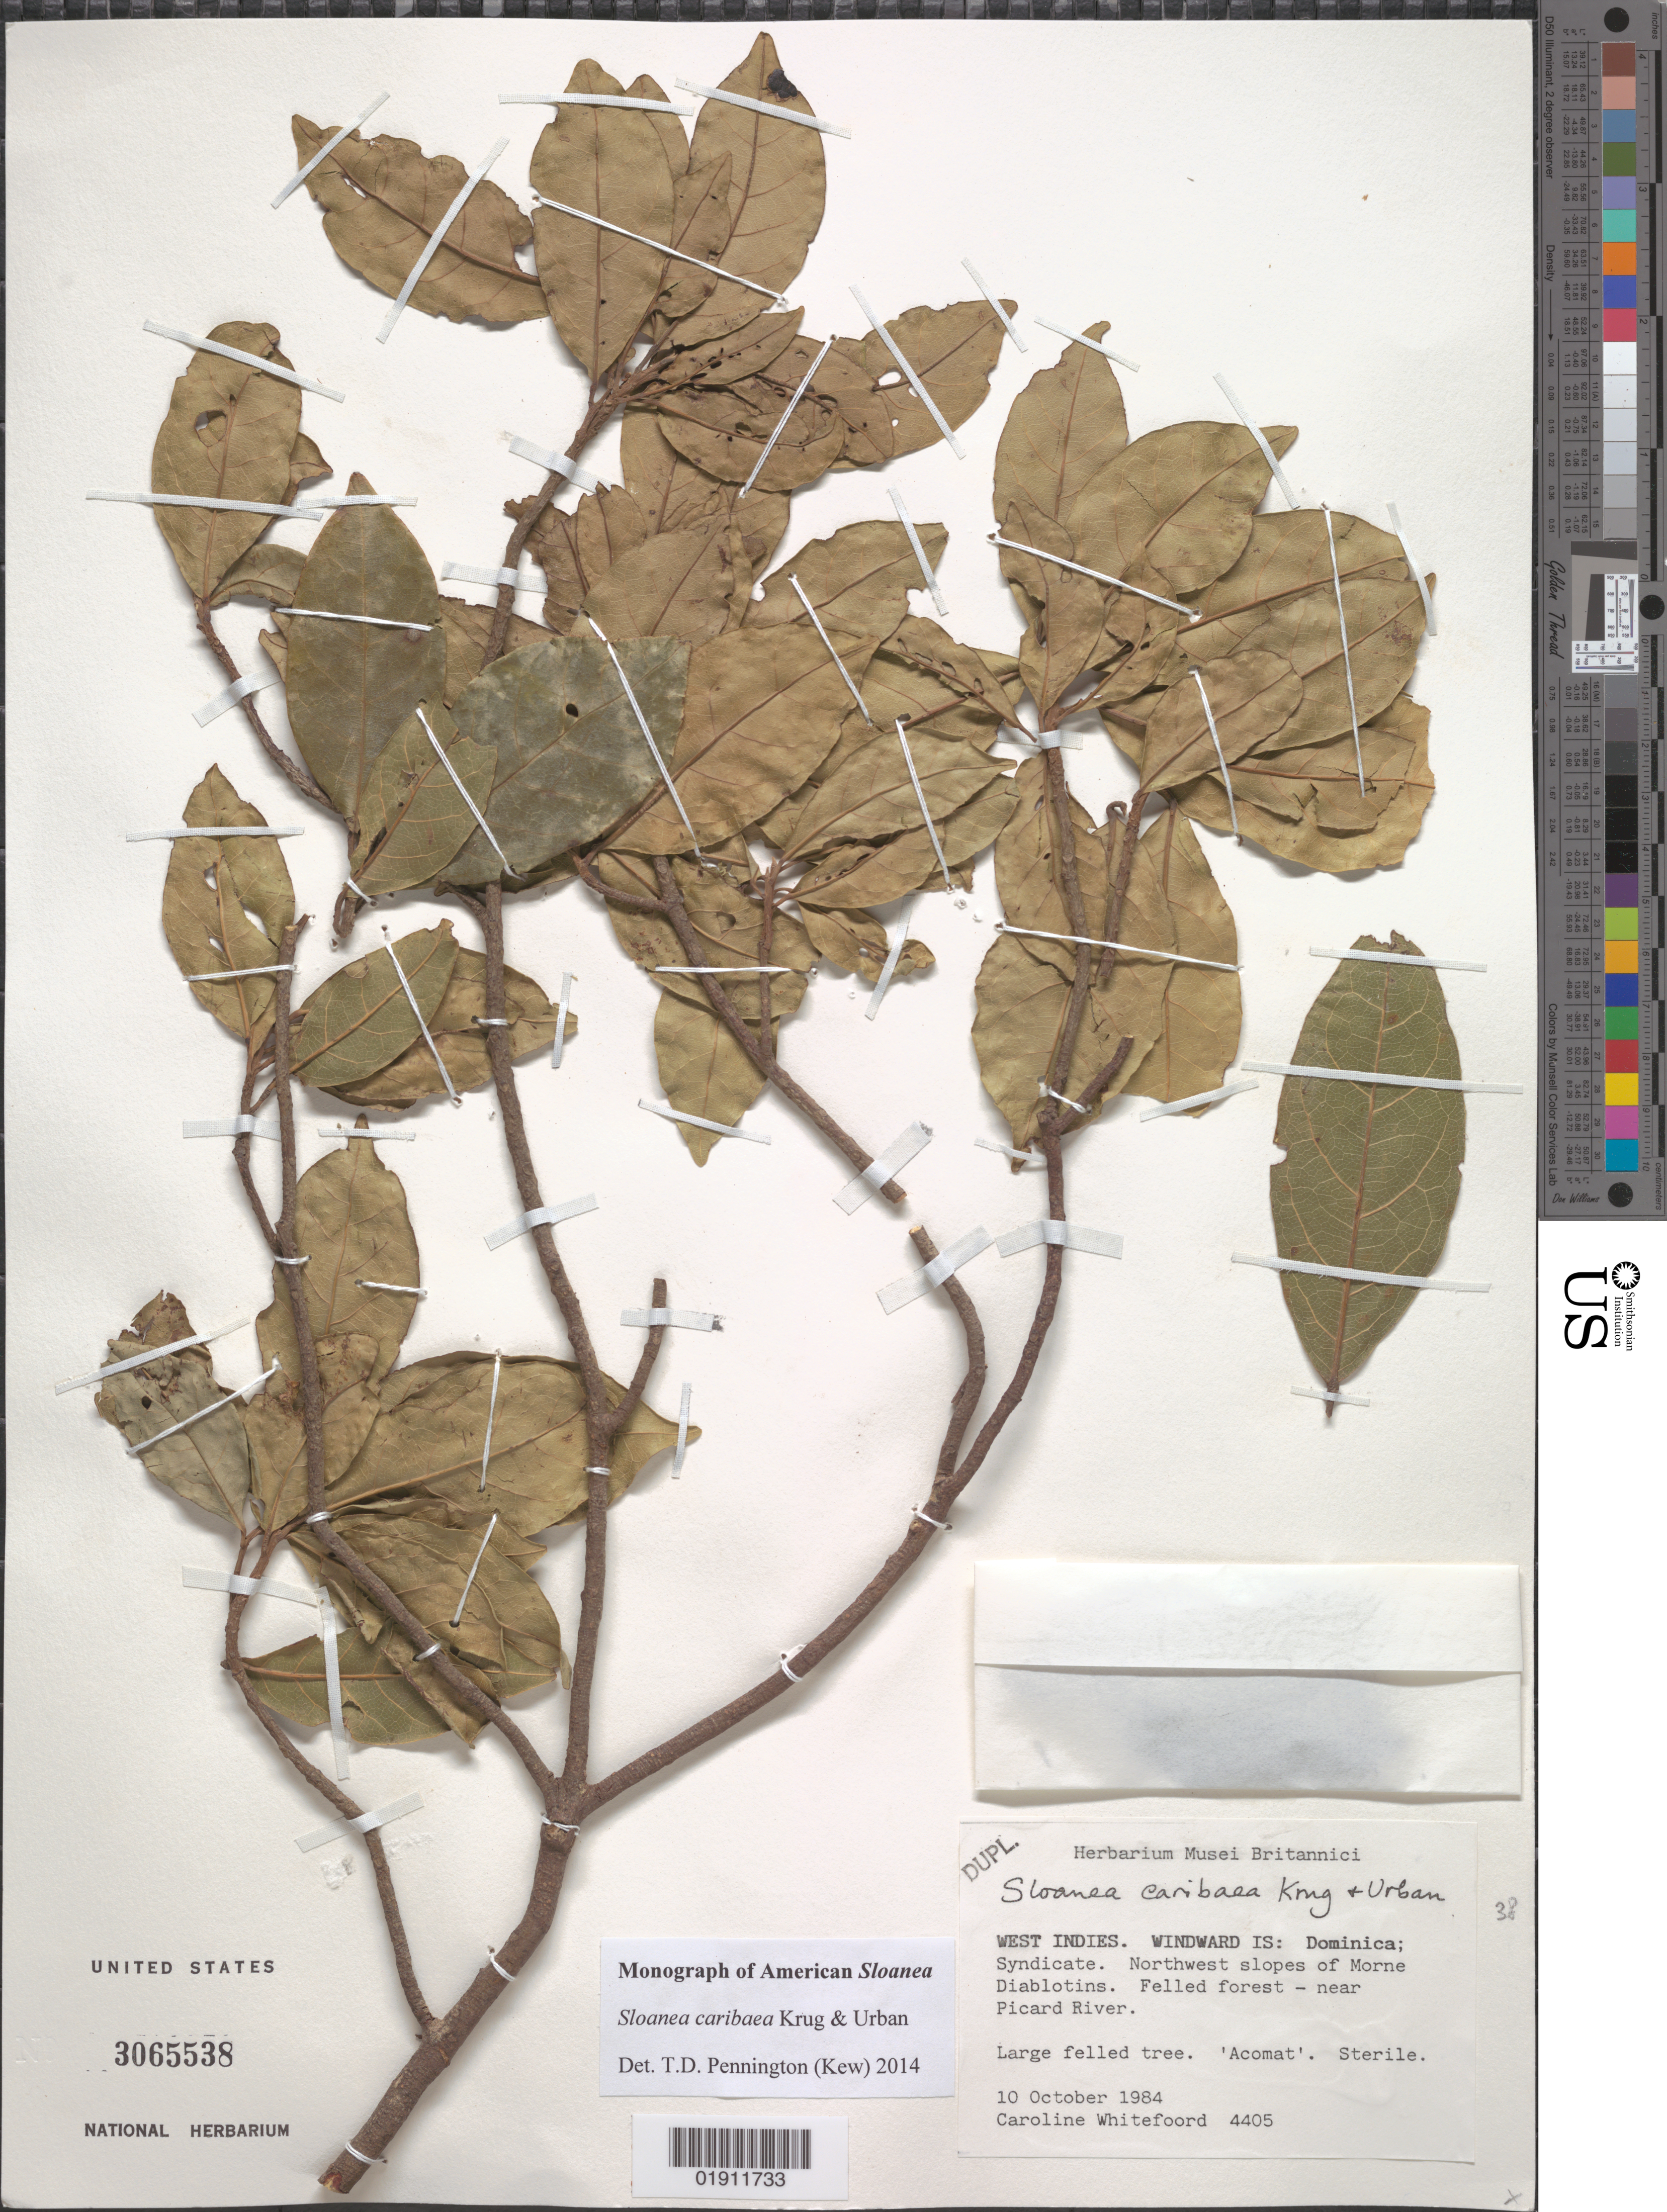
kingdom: Plantae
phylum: Tracheophyta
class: Magnoliopsida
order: Oxalidales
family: Elaeocarpaceae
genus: Sloanea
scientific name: Sloanea caribaea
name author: Krug & Urb. in Duss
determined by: Pennington, T. D., (K)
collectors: C. Whitefoord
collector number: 4405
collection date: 1984-10-10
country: Dominica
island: Dominica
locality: Syndicate. Northwest slopes of Morne Diablotins, near Picard River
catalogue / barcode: US 3065538